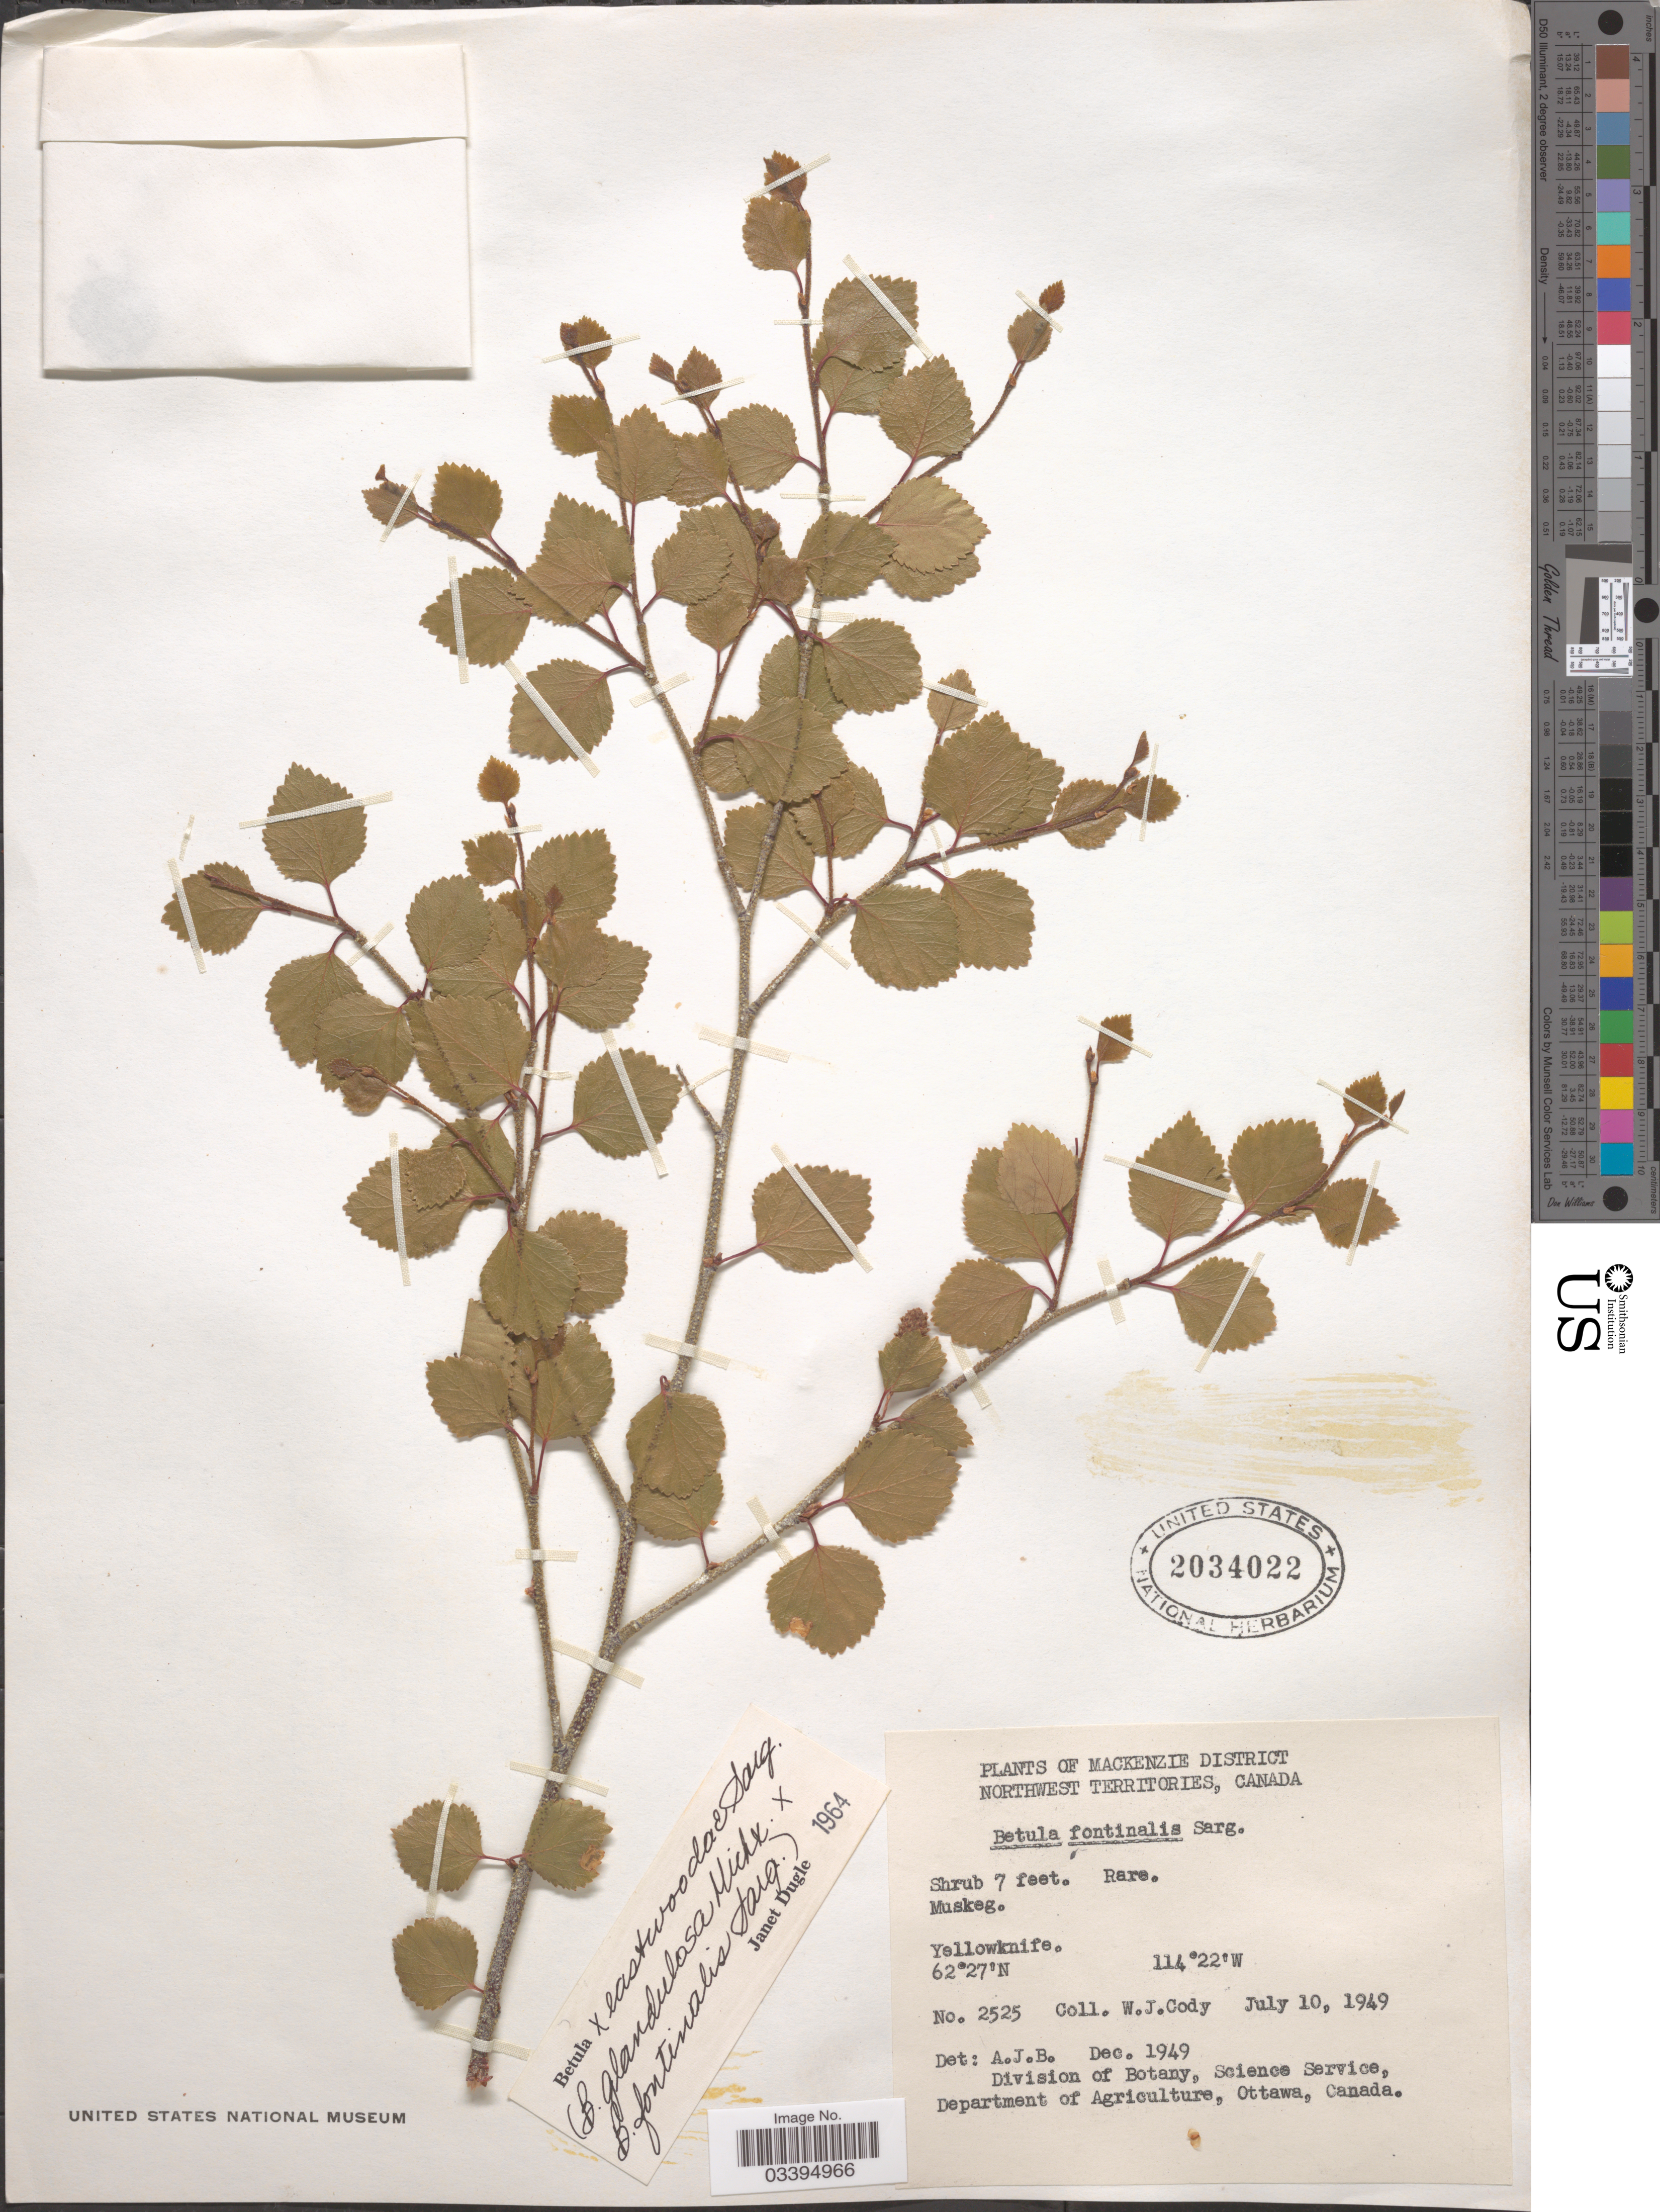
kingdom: Plantae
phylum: Tracheophyta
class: Magnoliopsida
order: Fagales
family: Betulaceae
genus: Betula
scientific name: Betula eastwoodae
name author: Sarg.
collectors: W. Cody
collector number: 2525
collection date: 1949-07-10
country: Canada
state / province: Northwest Territories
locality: Mackenzie District. Yellowknife.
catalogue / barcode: US 2034022